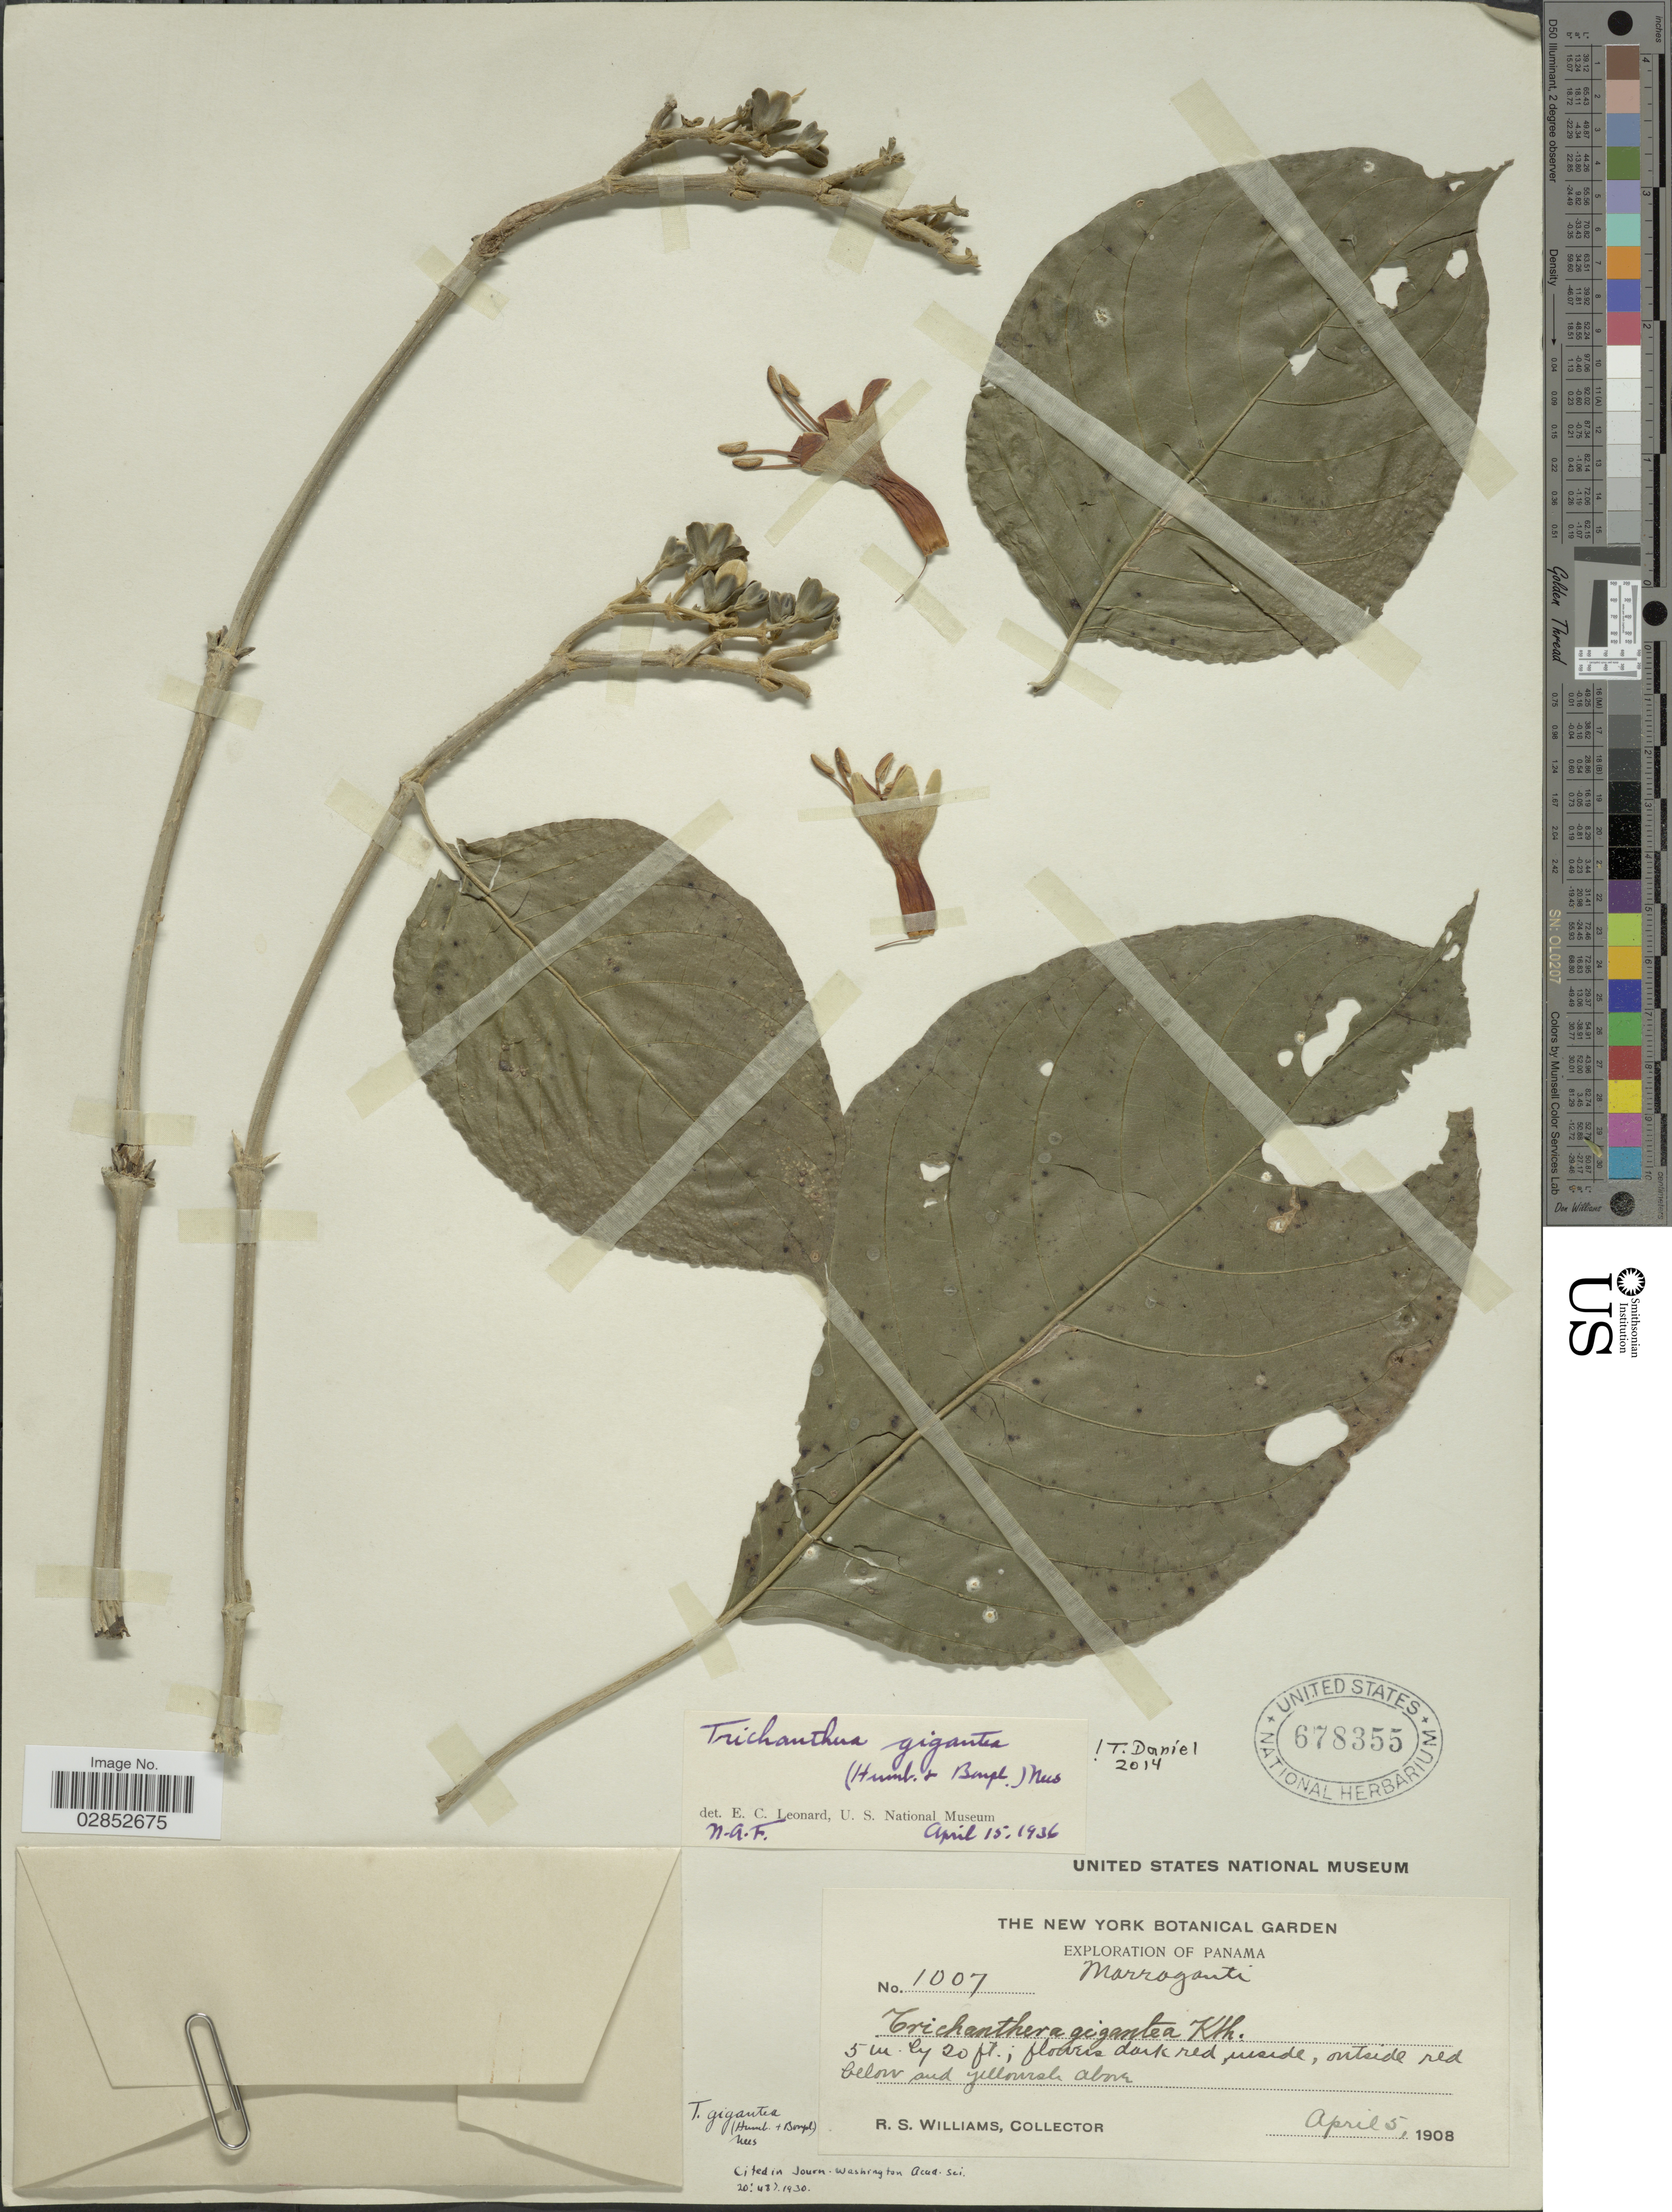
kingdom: Plantae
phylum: Tracheophyta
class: Magnoliopsida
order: Lamiales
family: Acanthaceae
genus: Trichanthera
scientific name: Trichanthera gigantea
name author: (Bonpl.) Nees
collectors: R. S. Williams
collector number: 1007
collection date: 1908-04-05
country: Panama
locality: Marraganti.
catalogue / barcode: US 678355